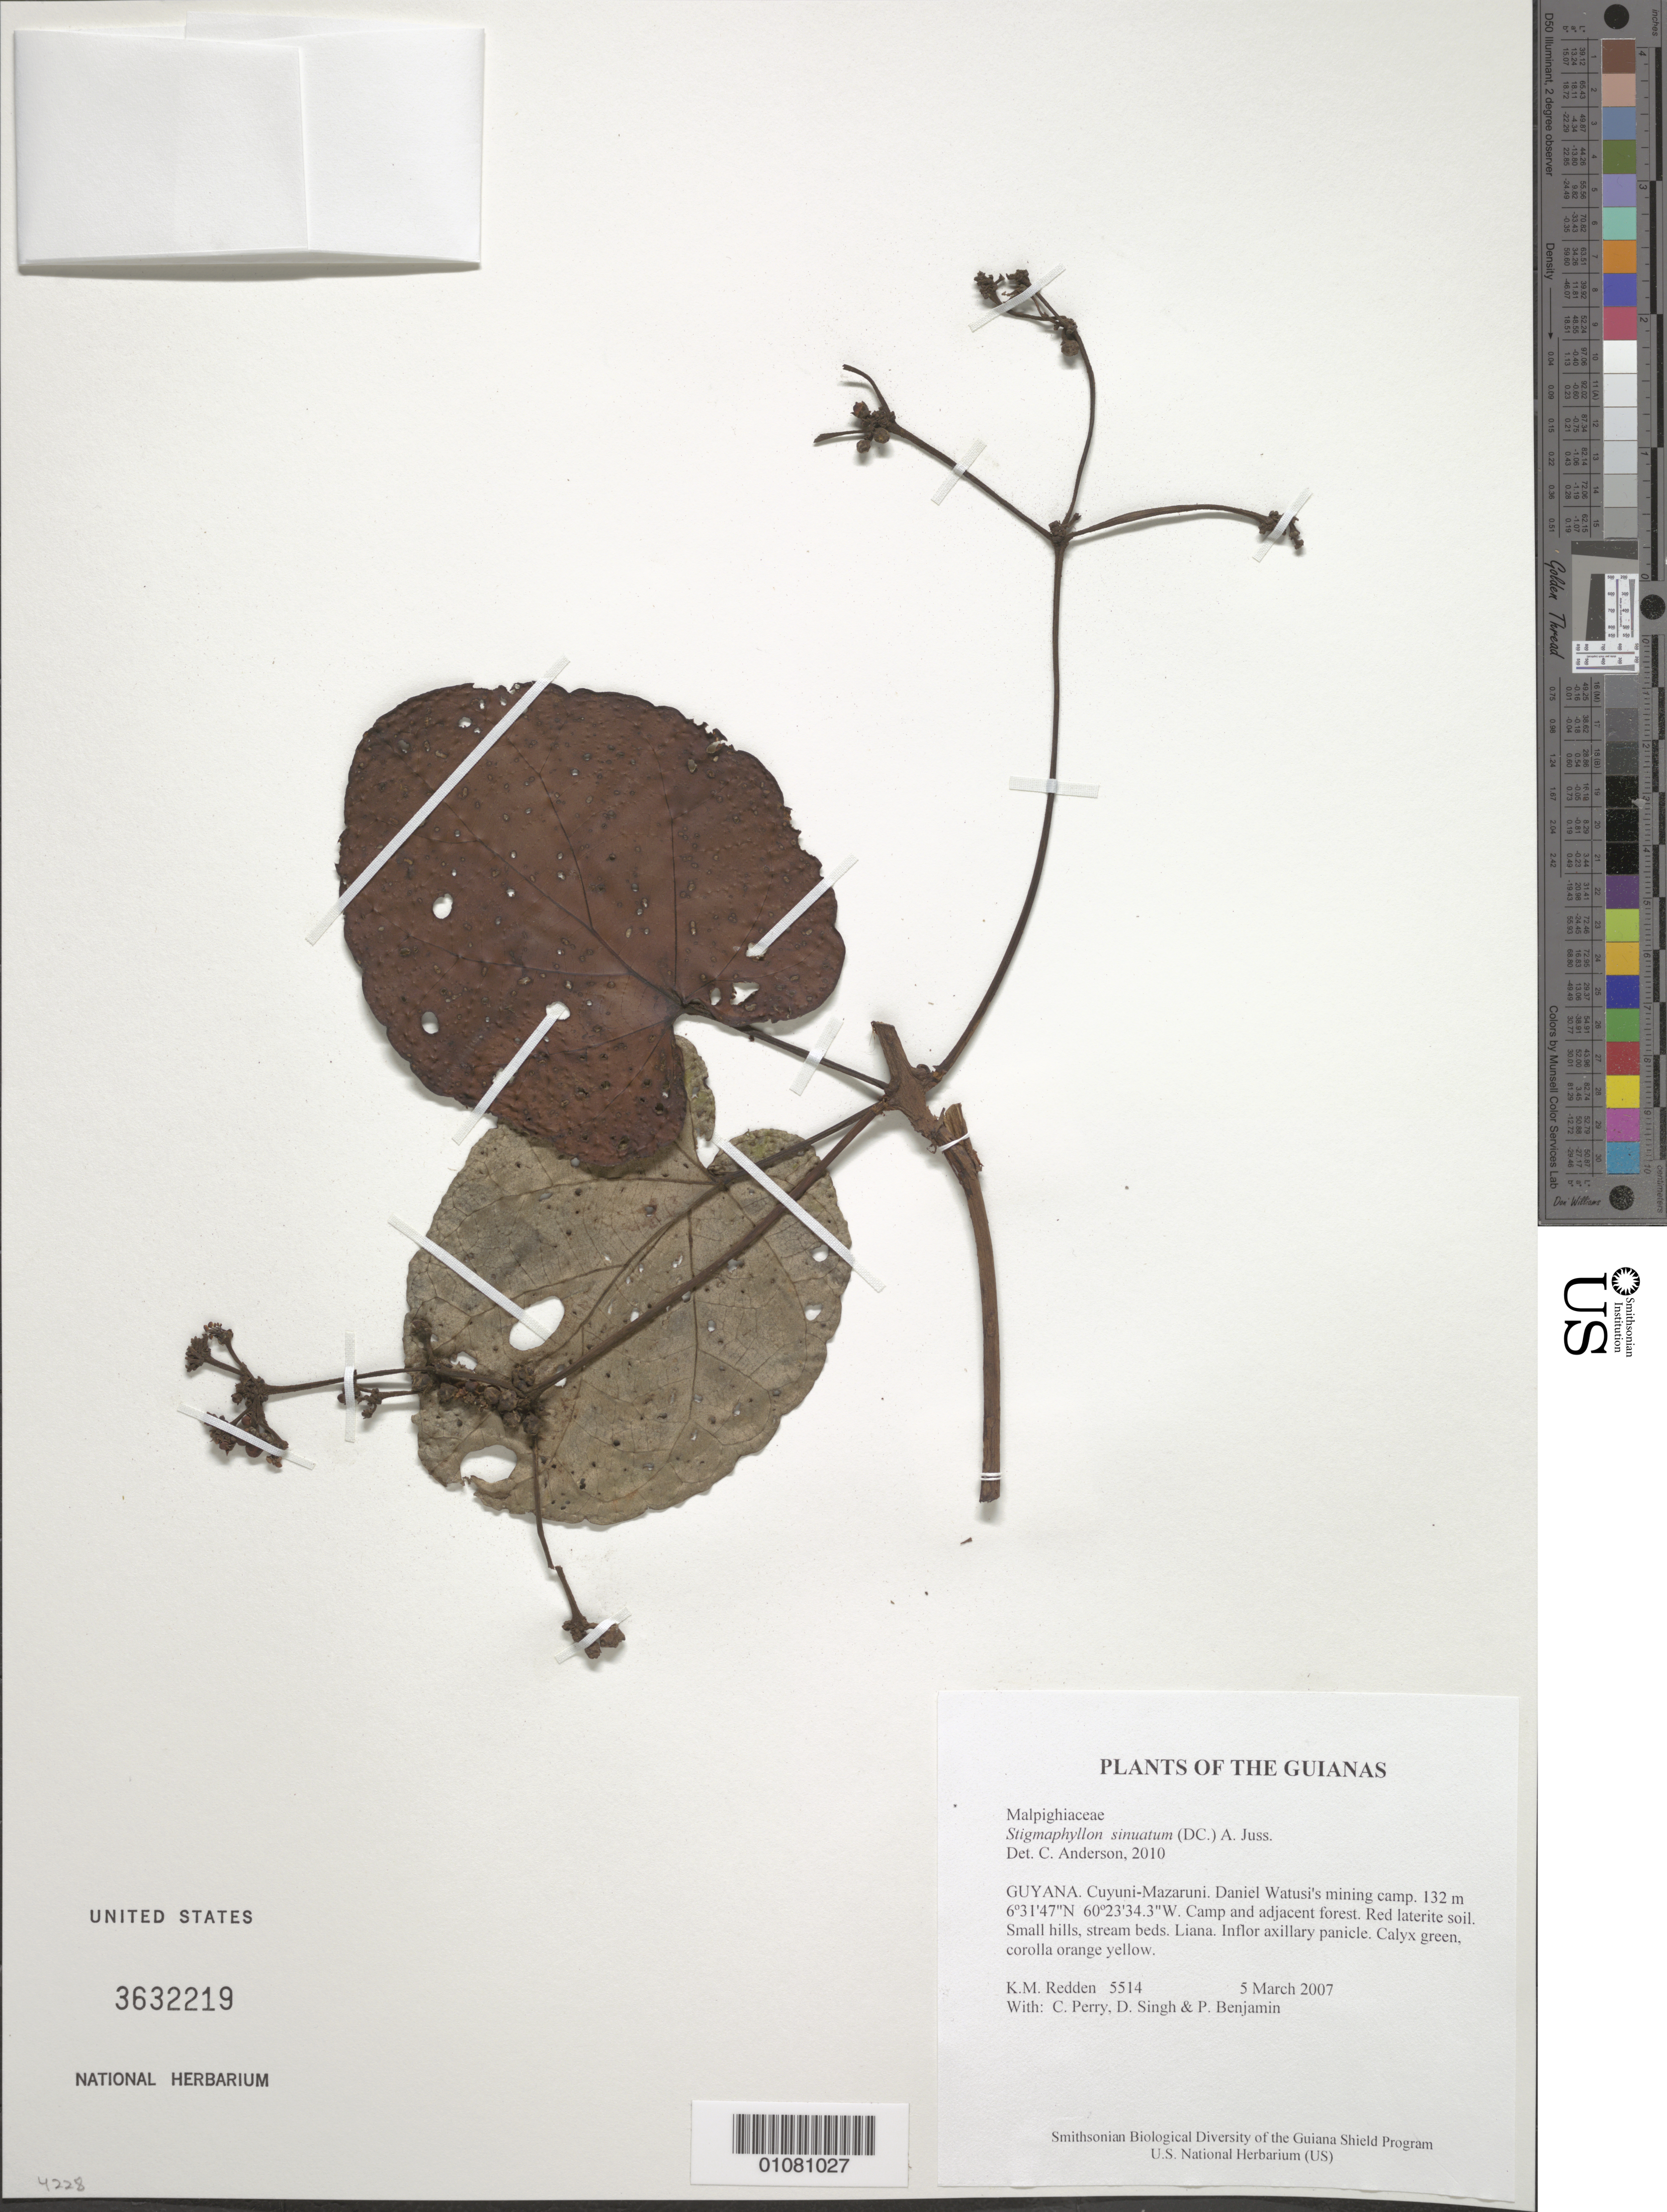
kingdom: Plantae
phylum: Tracheophyta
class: Magnoliopsida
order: Malpighiales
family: Malpighiaceae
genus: Stigmaphyllon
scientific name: Stigmaphyllon sinuatum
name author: (DC.) A. Juss.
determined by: Anderson, C.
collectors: K. M. Redden, C. Perry, D. Singh & P. Benjamin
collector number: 5514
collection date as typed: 5 March 2007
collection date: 2007-03-05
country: Guyana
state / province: Cuyuni-Mazaruni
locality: Daniel Watusi's mining camp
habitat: Camp and adjacent forest. Red laterite soil. Small hills, stream beds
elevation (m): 132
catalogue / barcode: US 3632219